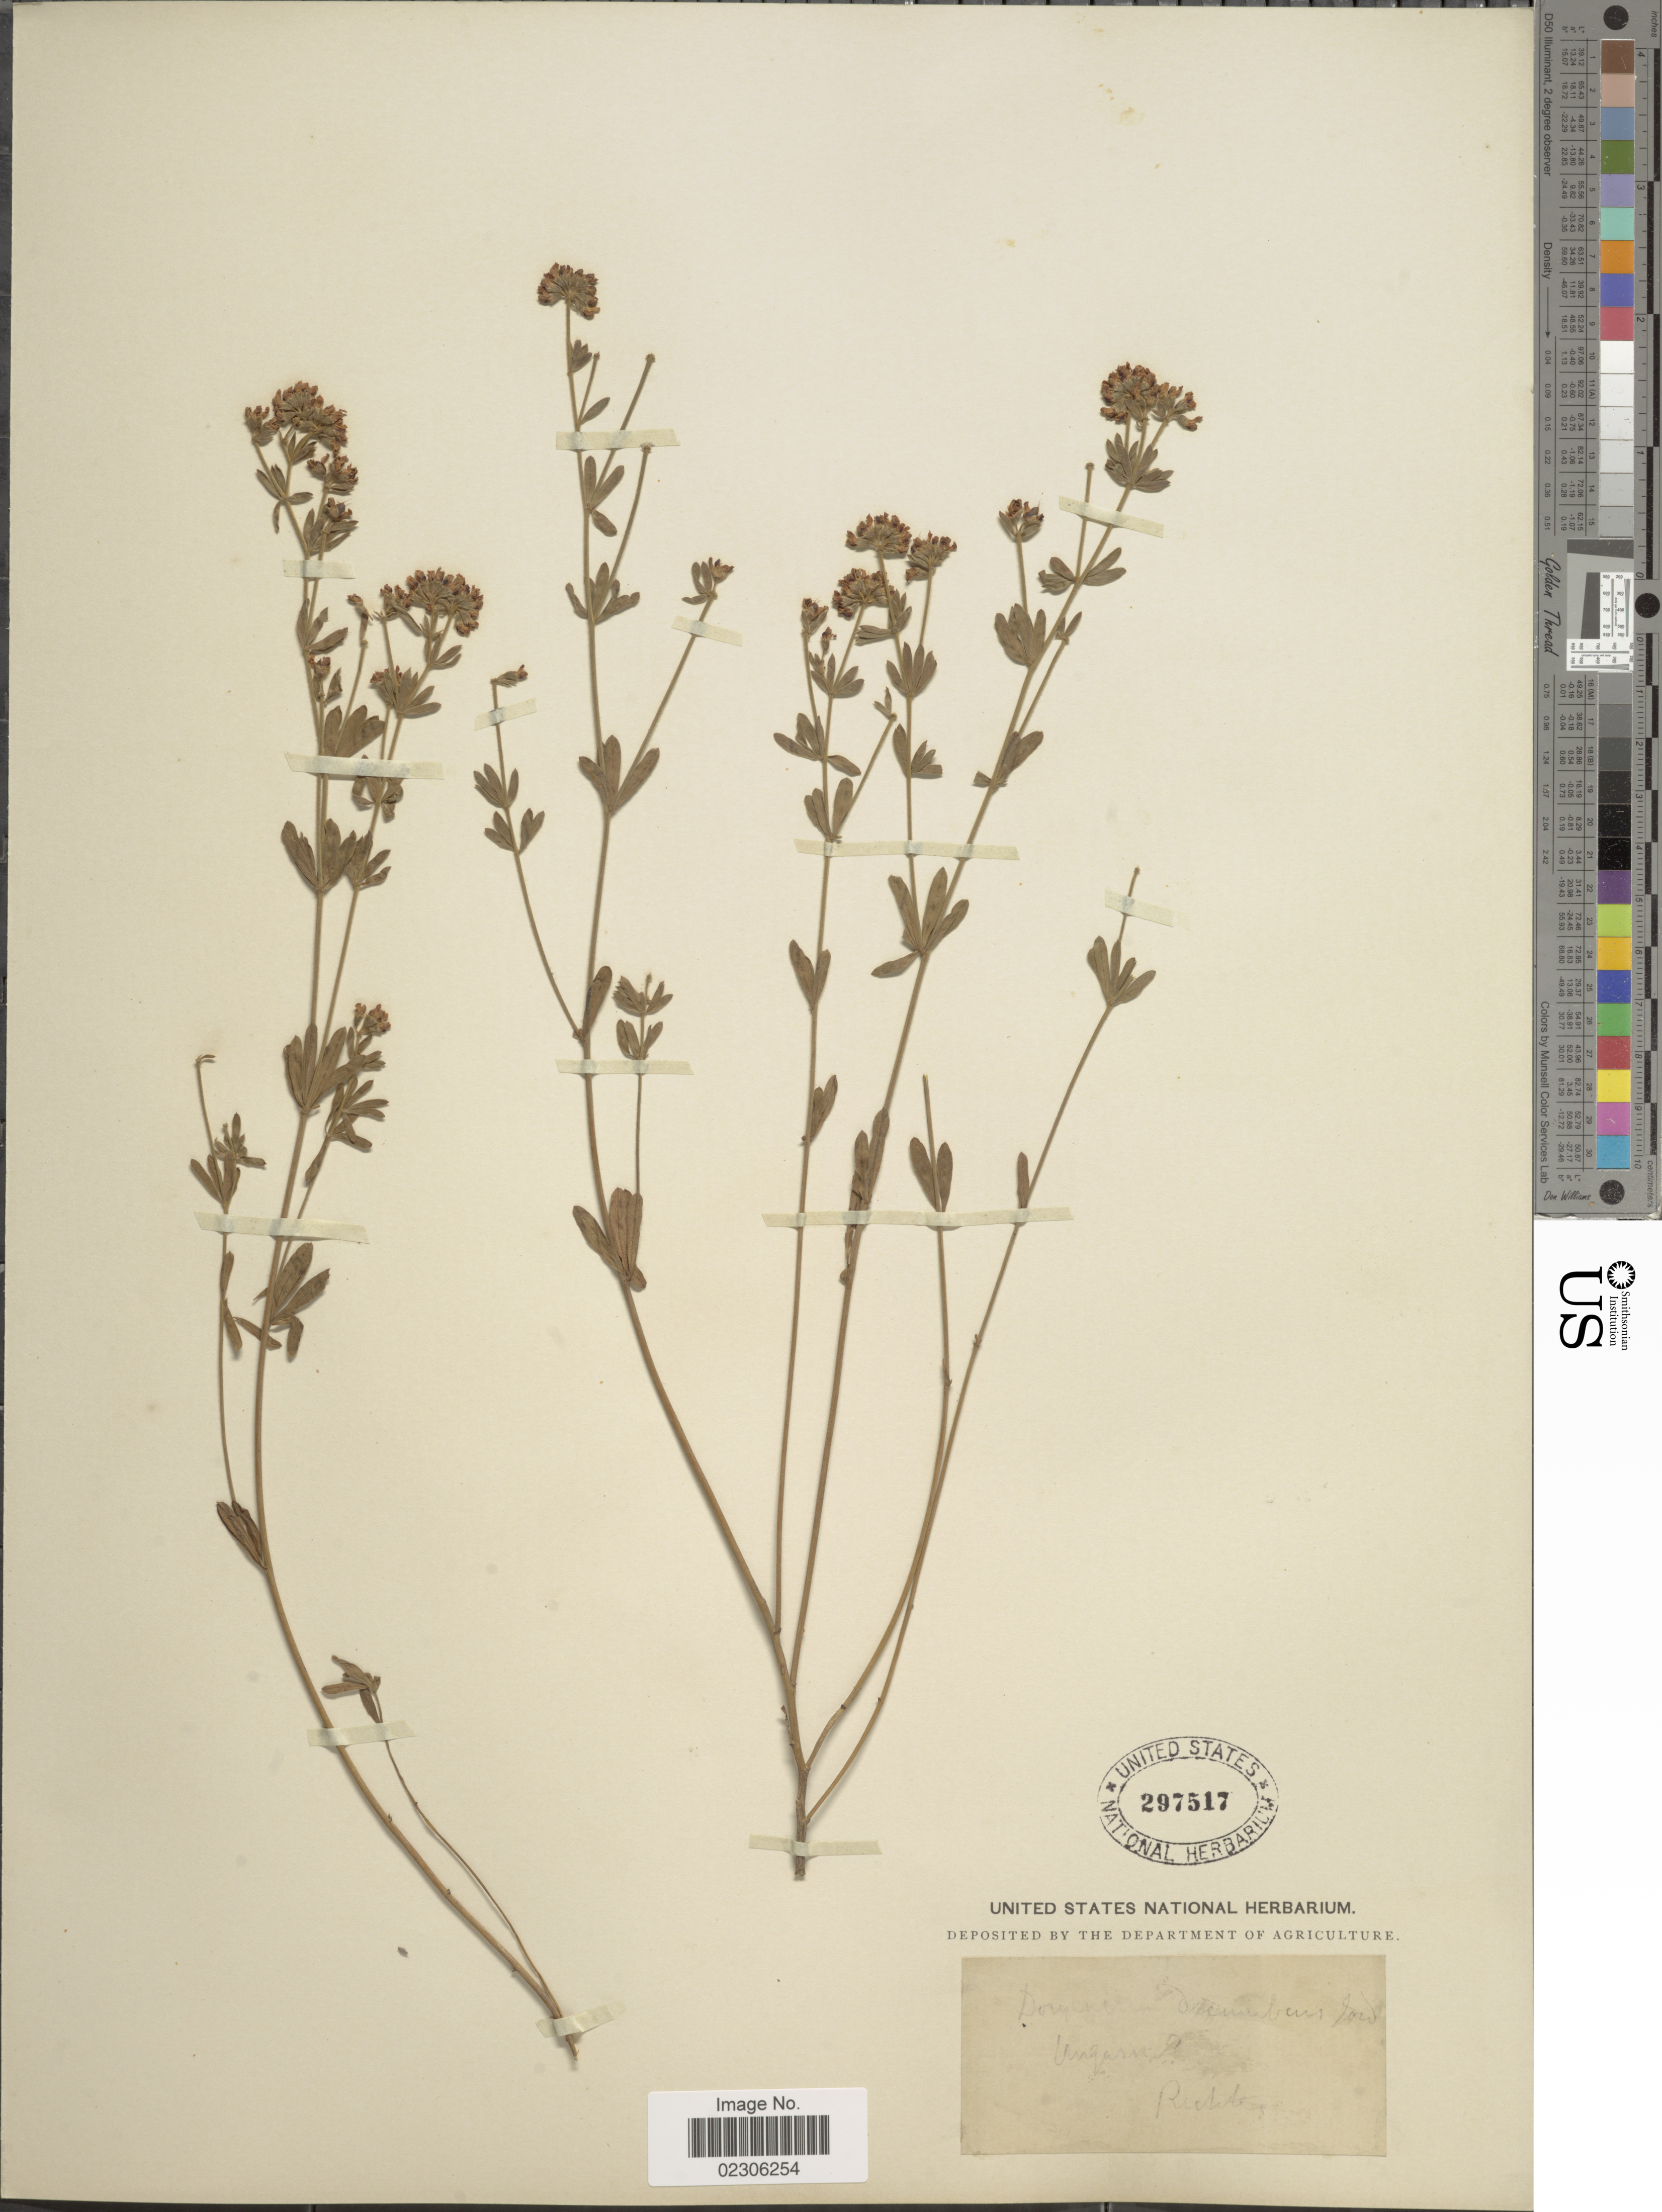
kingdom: Plantae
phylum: Tracheophyta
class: Magnoliopsida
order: Fabales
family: Fabaceae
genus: Dorycnium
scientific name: Dorycnium decumbens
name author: Jord.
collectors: -- Richter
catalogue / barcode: US 297517